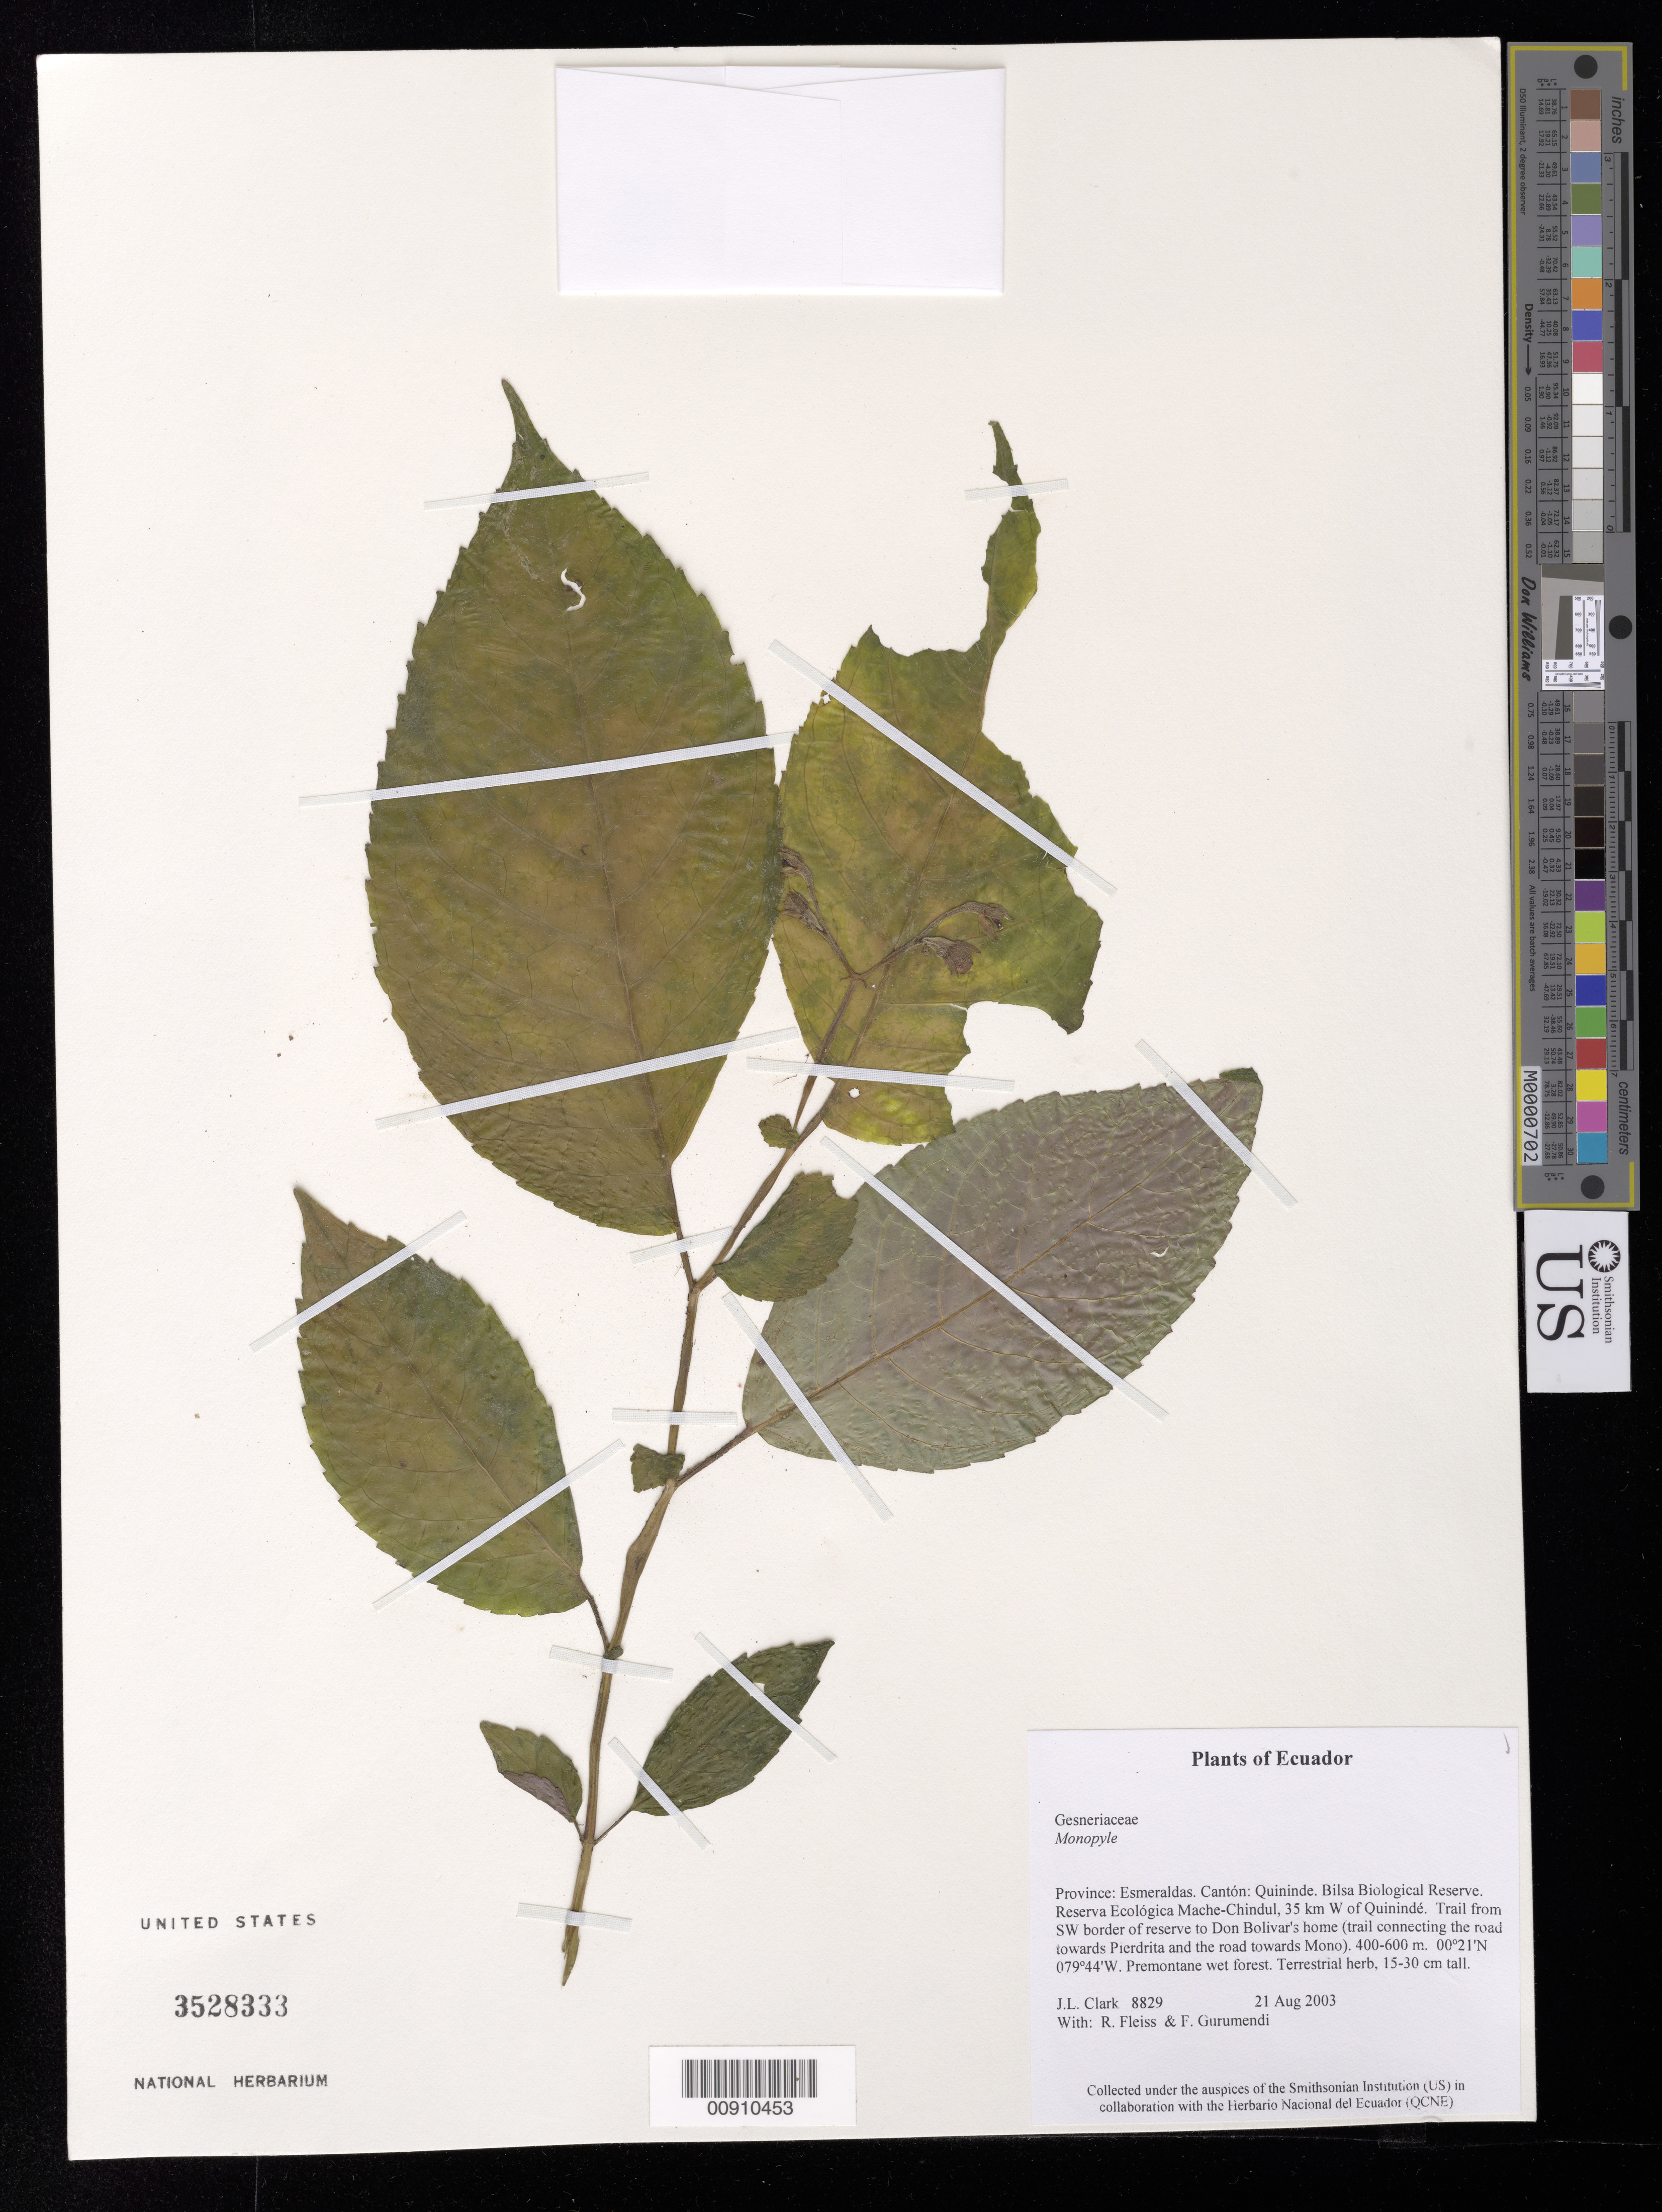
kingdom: Plantae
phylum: Tracheophyta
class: Magnoliopsida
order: Lamiales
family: Gesneriaceae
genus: Monopyle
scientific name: Monopyle sp.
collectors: J. L. Clark, R. Fleiss & F. Gurumendí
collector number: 8829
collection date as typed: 21 Aug 2003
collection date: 2003-08-21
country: Ecuador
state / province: Esmeraldas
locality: Quininde. Bilsa Biological Reserve. Reserva Ecológica Mache-Chindul, 35 km W of Quinindé. Trail from SW border of reserve to Don Bolivar's home (trail connecting the road towards Pierdrita and the road towards Mono).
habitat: Premontane wet forest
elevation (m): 400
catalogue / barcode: US 3528333